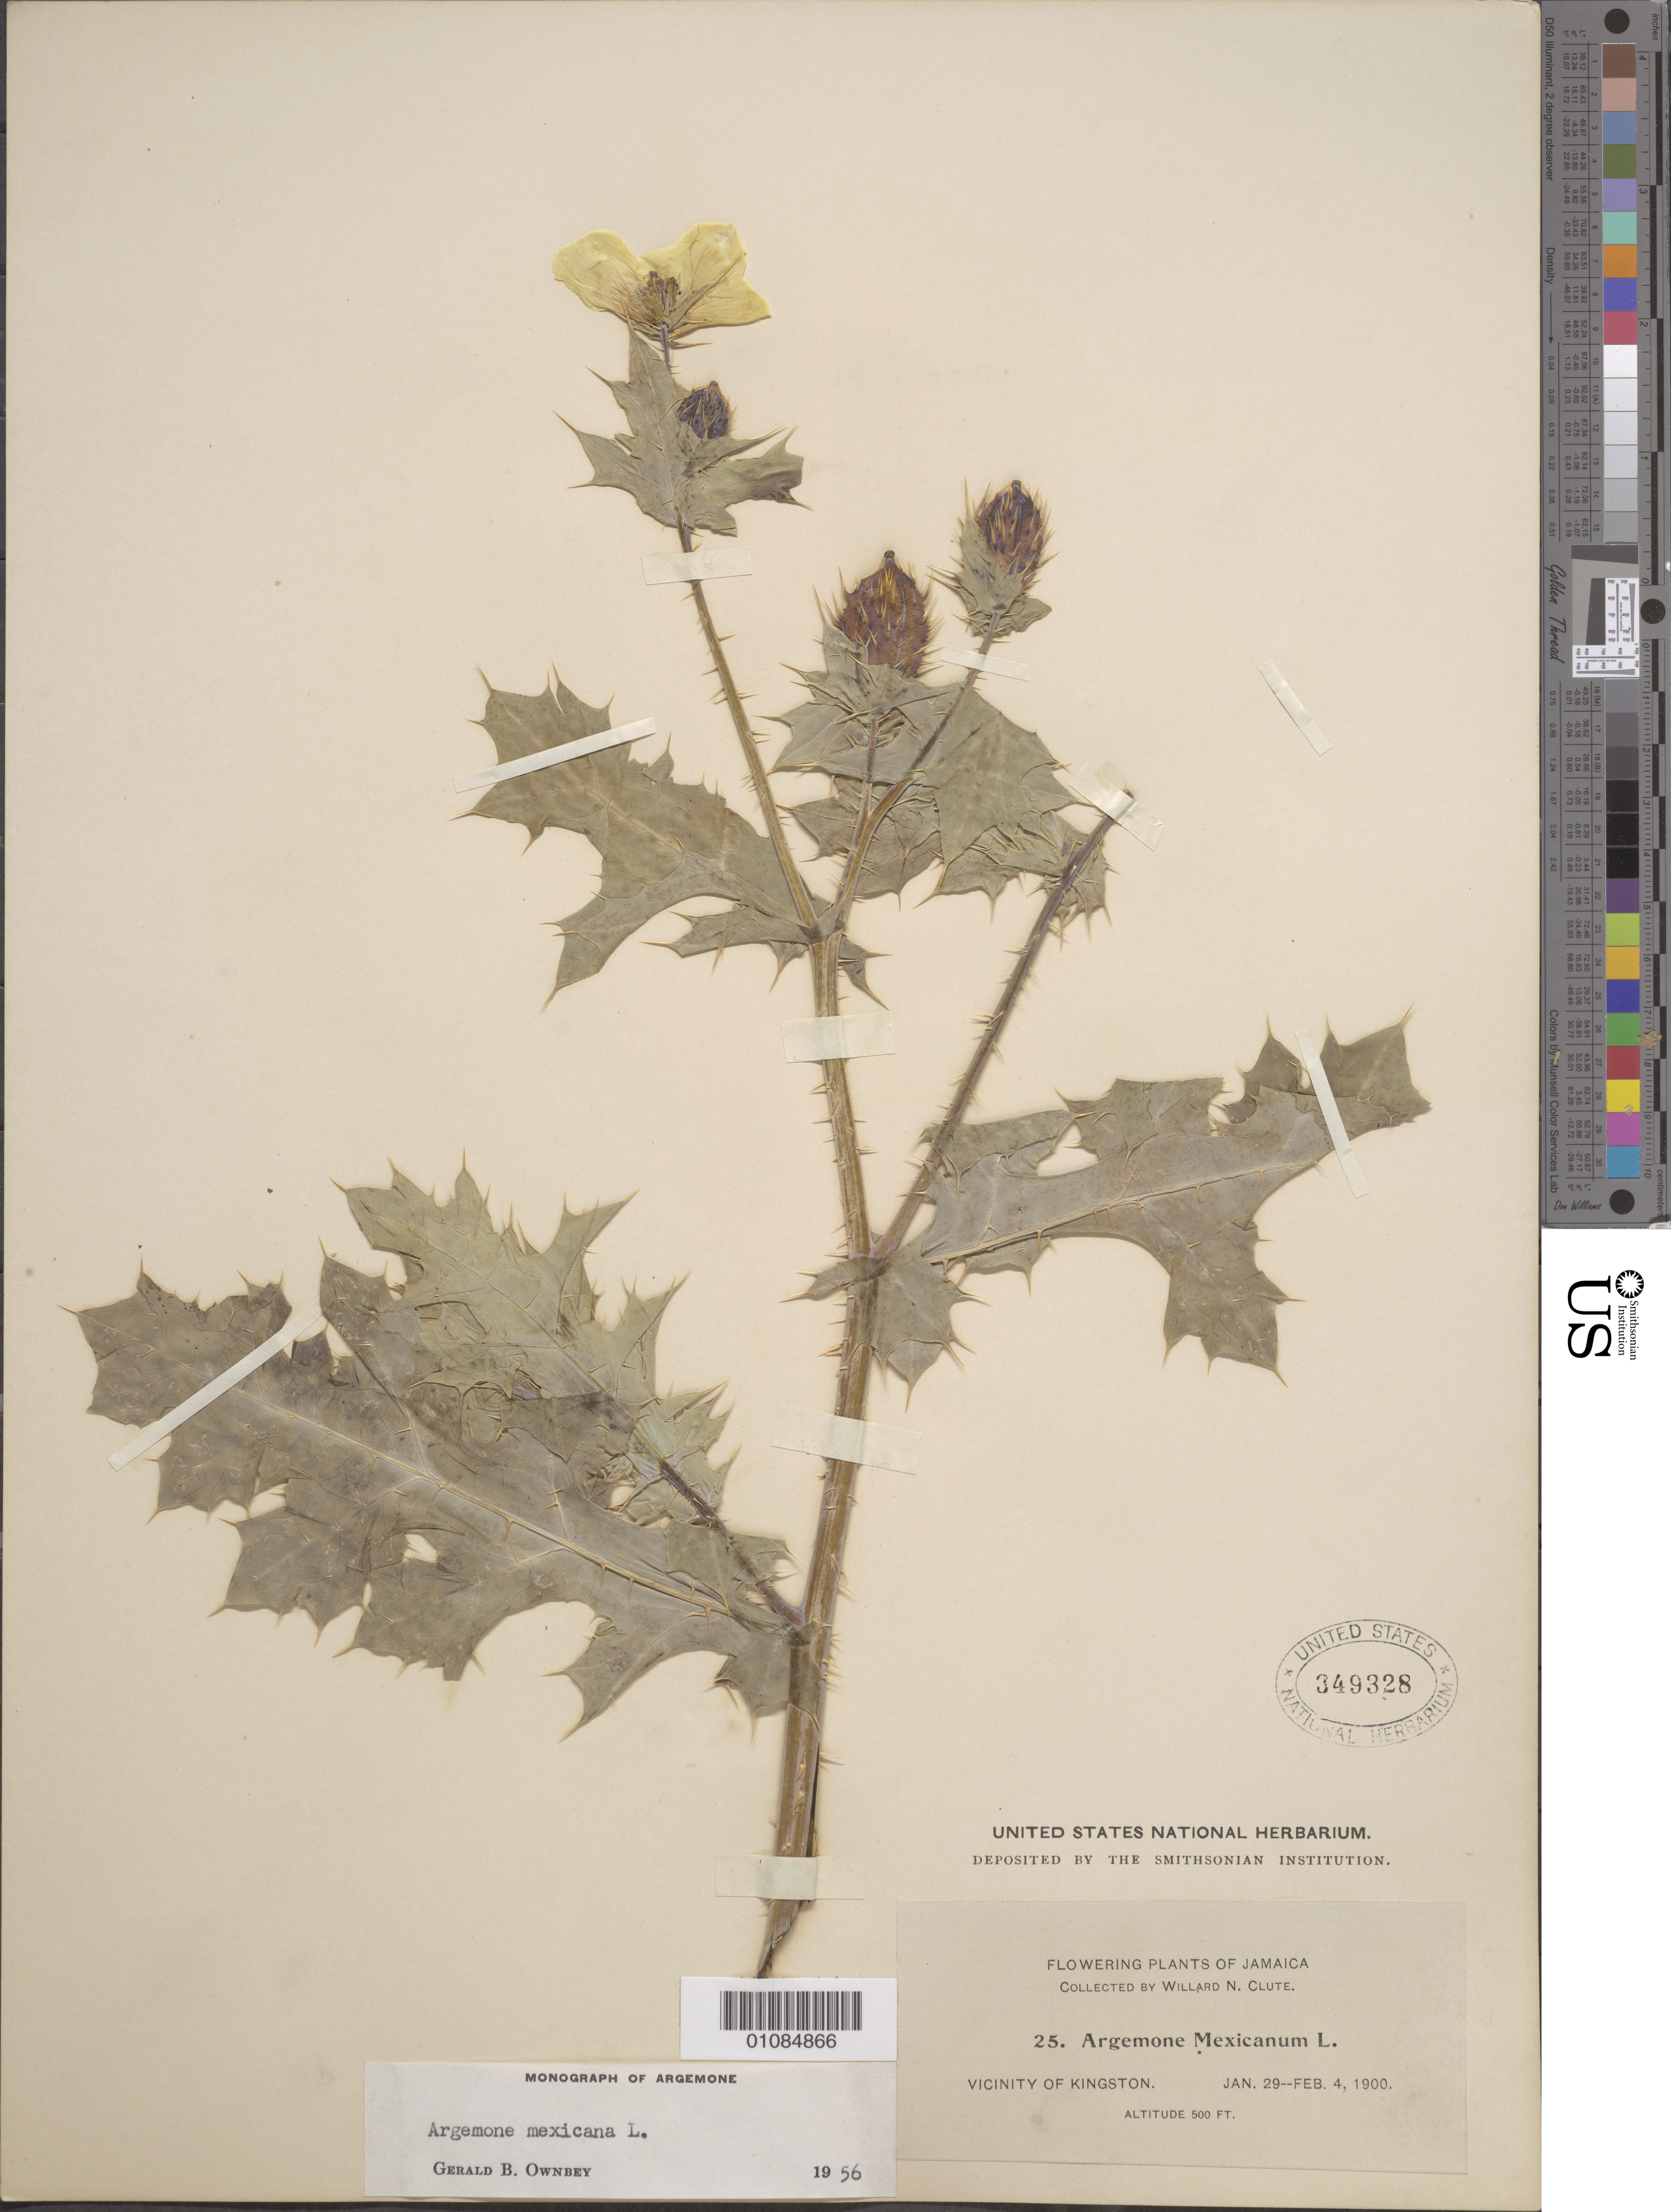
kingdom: Plantae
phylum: Tracheophyta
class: Magnoliopsida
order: Ranunculales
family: Papaveraceae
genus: Argemone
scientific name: Argemone mexicana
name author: L.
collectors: W. N. Clute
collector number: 25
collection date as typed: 29 Jan 1900 to 04 Feb 1900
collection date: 1900-01-29/1900-02-04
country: Jamaica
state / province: Kingston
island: Jamaica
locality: Vicinity of Kingston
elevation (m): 152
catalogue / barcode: US 349328